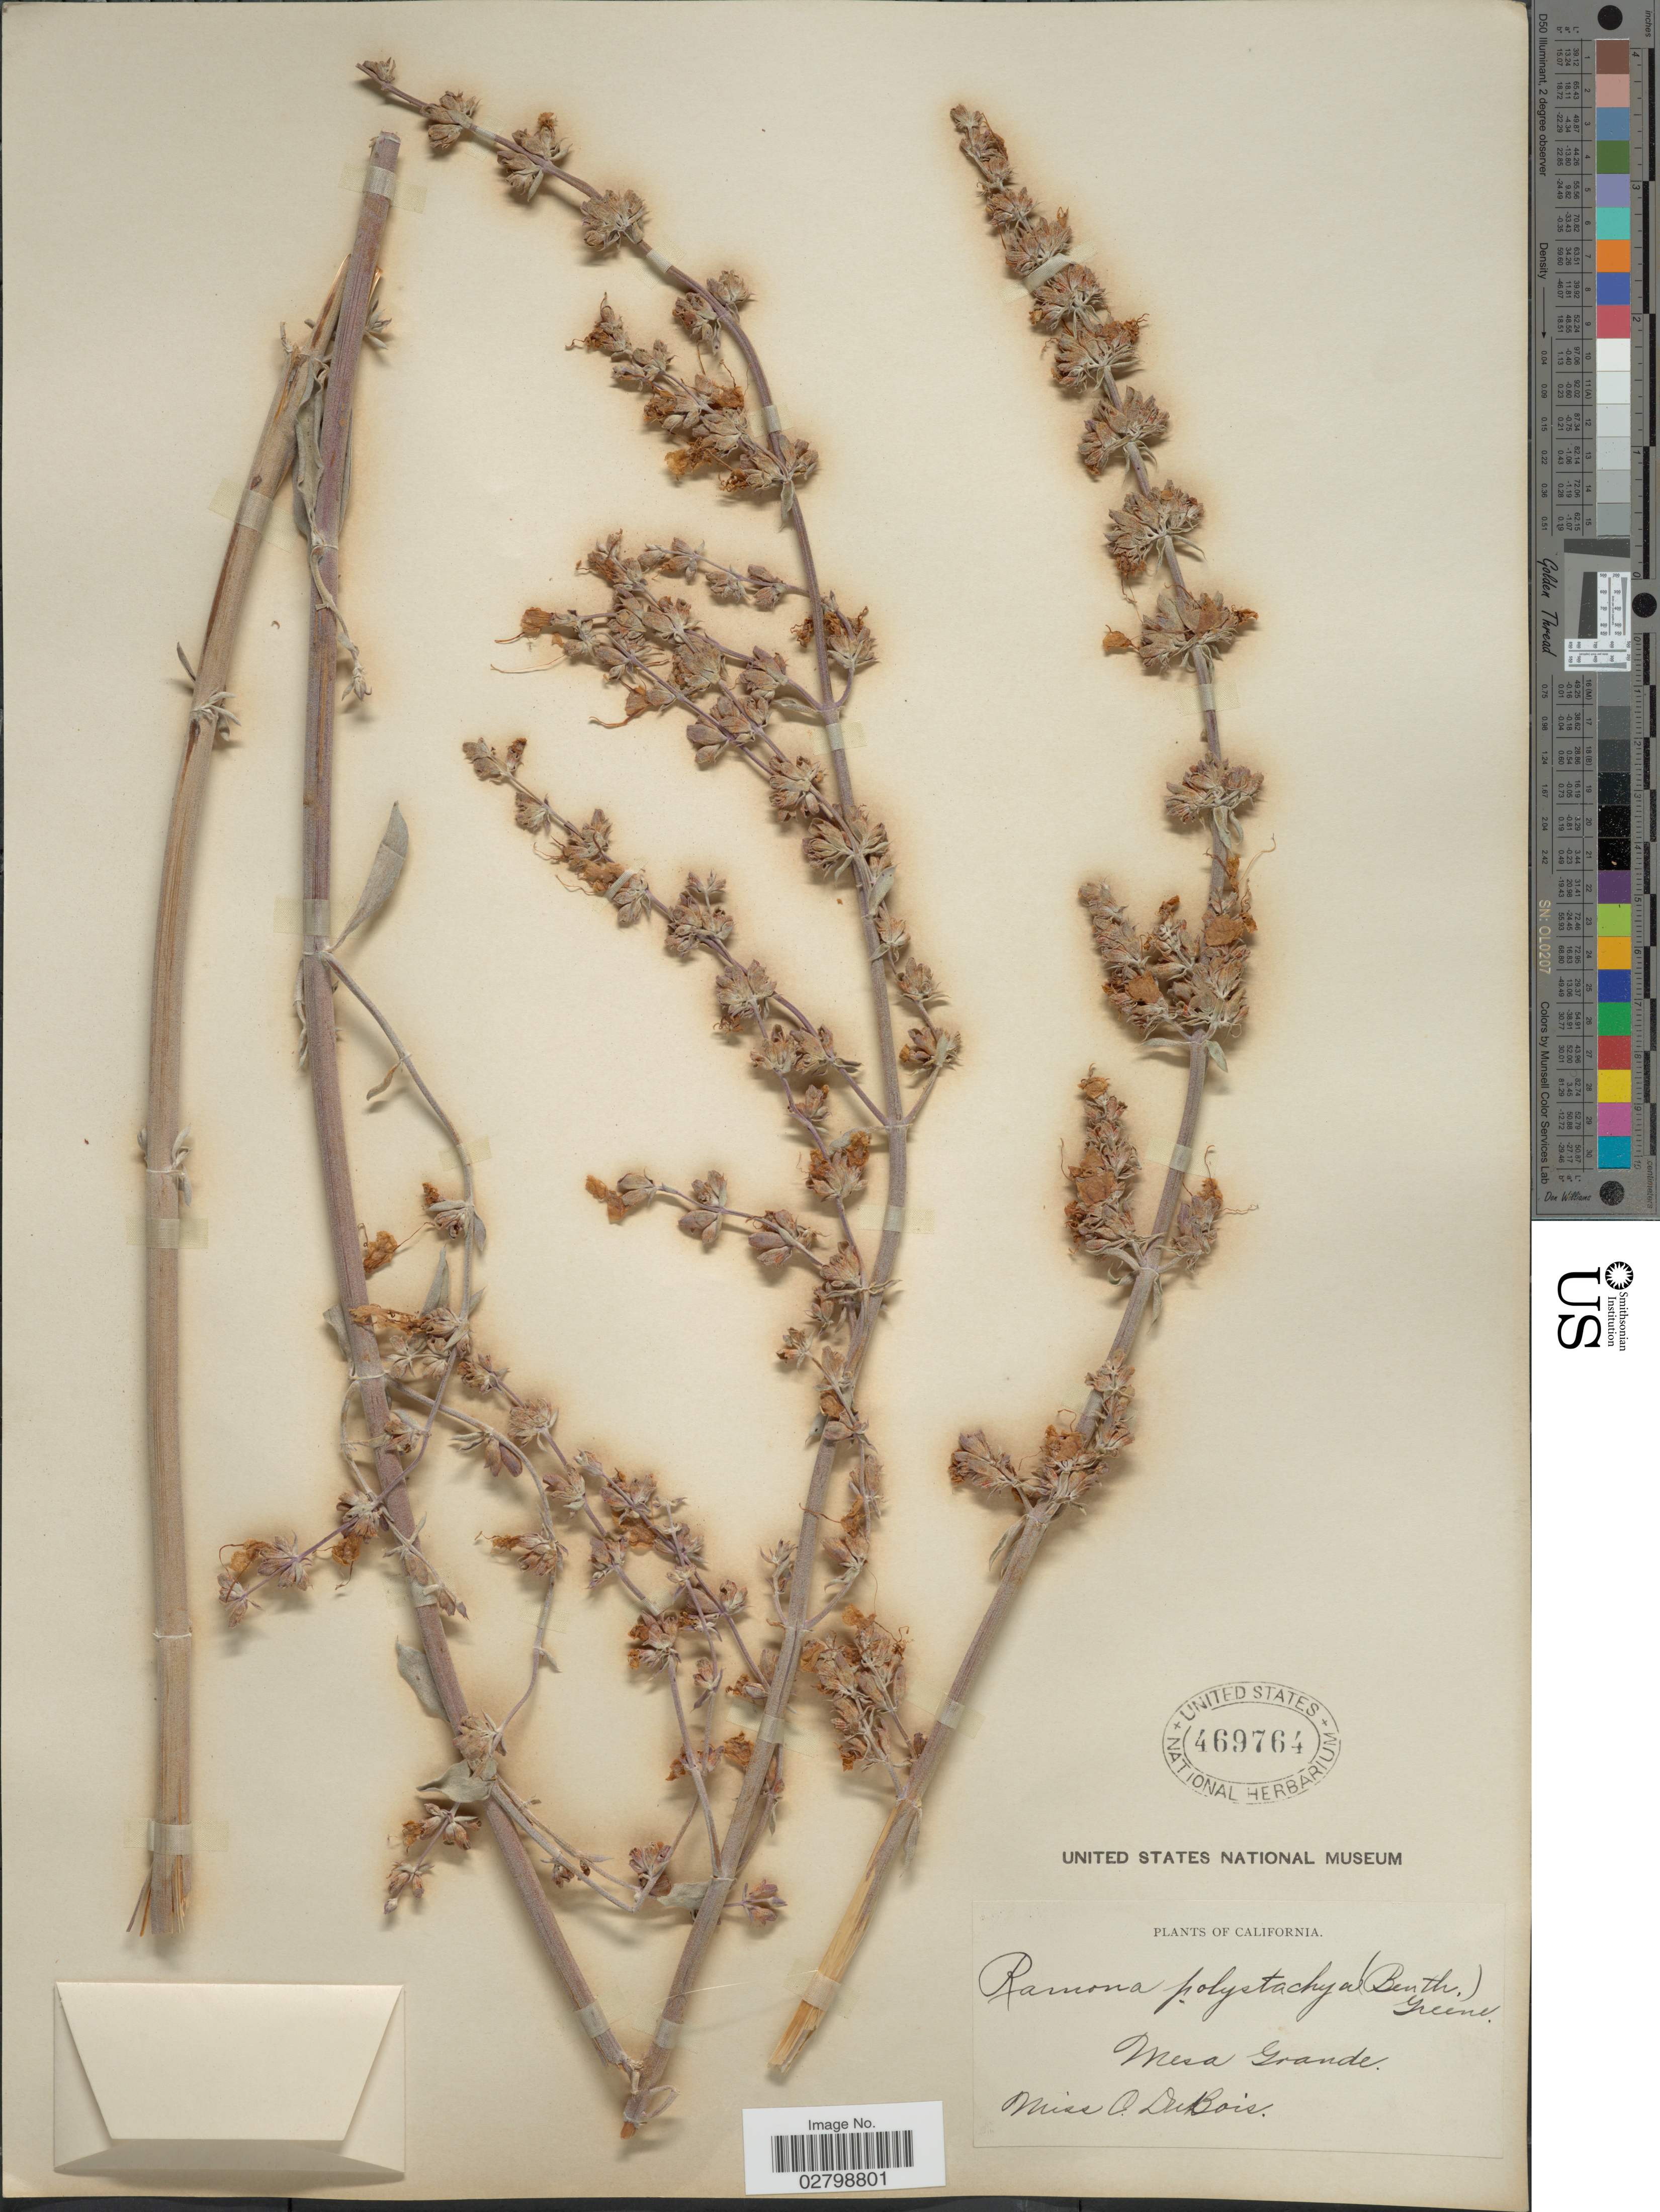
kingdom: Plantae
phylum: Tracheophyta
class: Magnoliopsida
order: Lamiales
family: Lamiaceae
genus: Salvia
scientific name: Salvia apiana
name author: Jeps.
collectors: C. Dubois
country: United States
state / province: California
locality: Mesa Grande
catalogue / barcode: US 469764